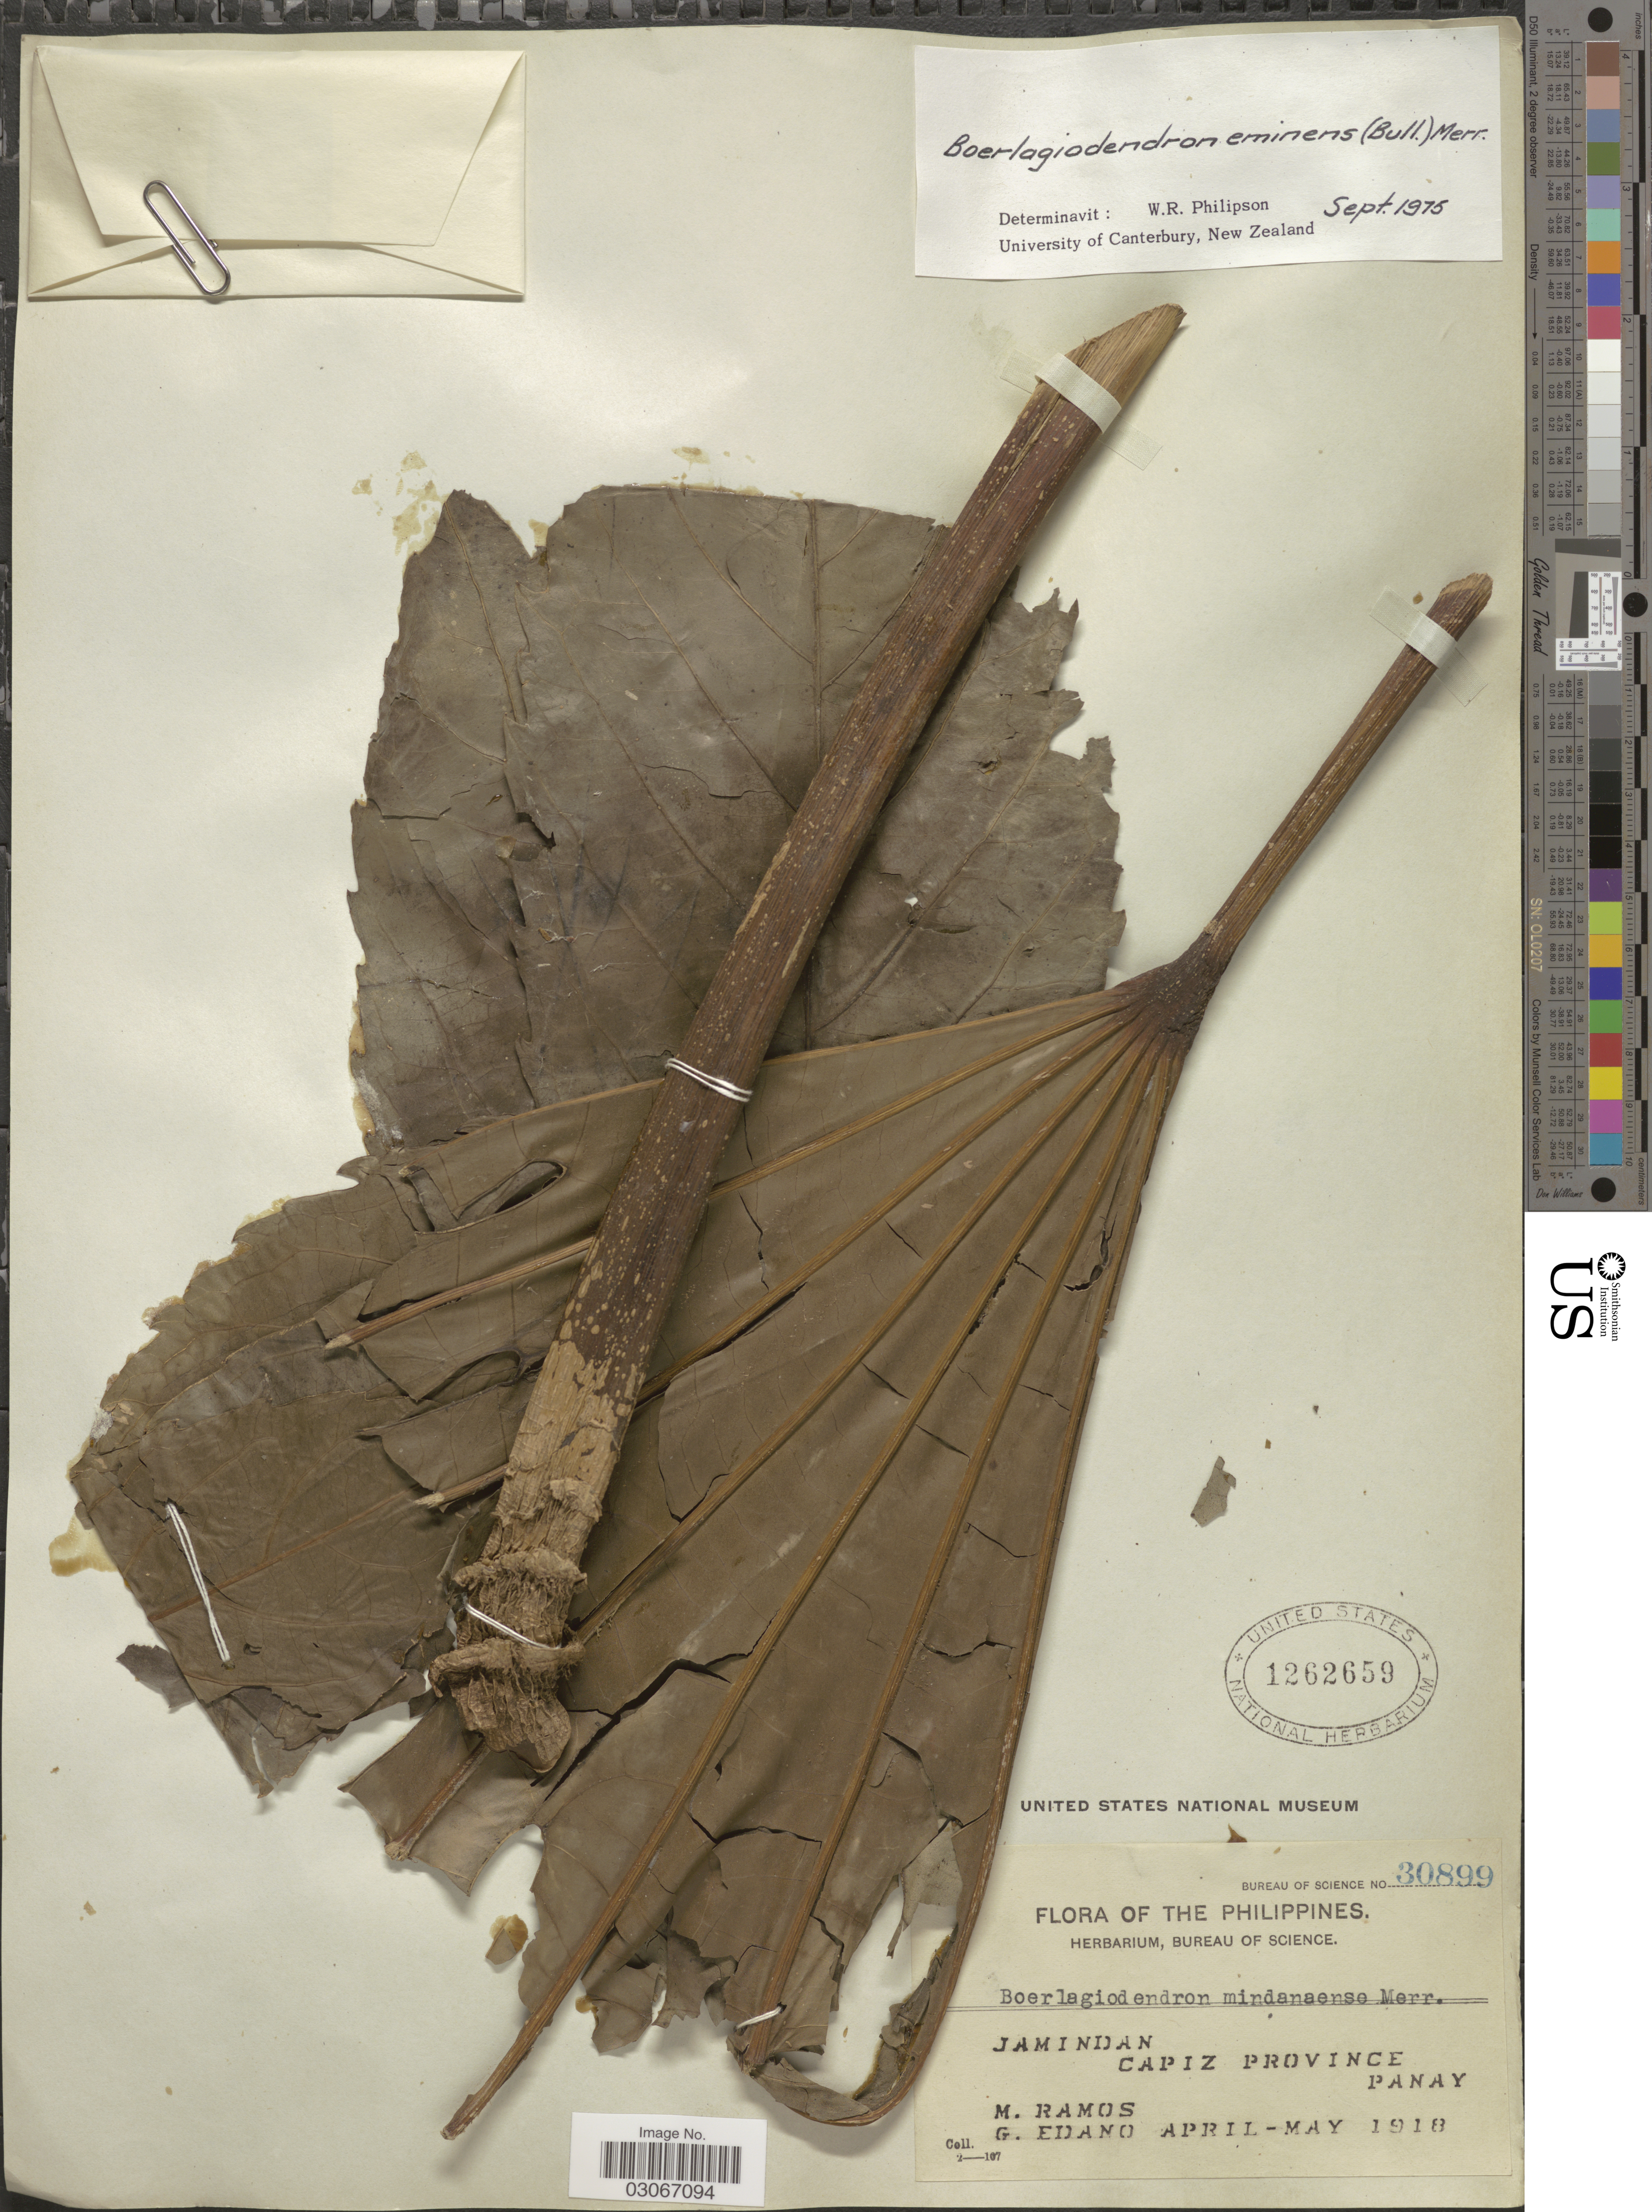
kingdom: Plantae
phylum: Tracheophyta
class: Magnoliopsida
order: Apiales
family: Araliaceae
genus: Osmoxylon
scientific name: Osmoxylon eminens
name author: (Bull) Philipson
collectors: M. Ramos & G. Edaño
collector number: Bureau of Science 30899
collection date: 1918-04/1918-05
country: Philippines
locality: Jamindan, Cpaiz Province, Panay.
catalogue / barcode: US 1262659